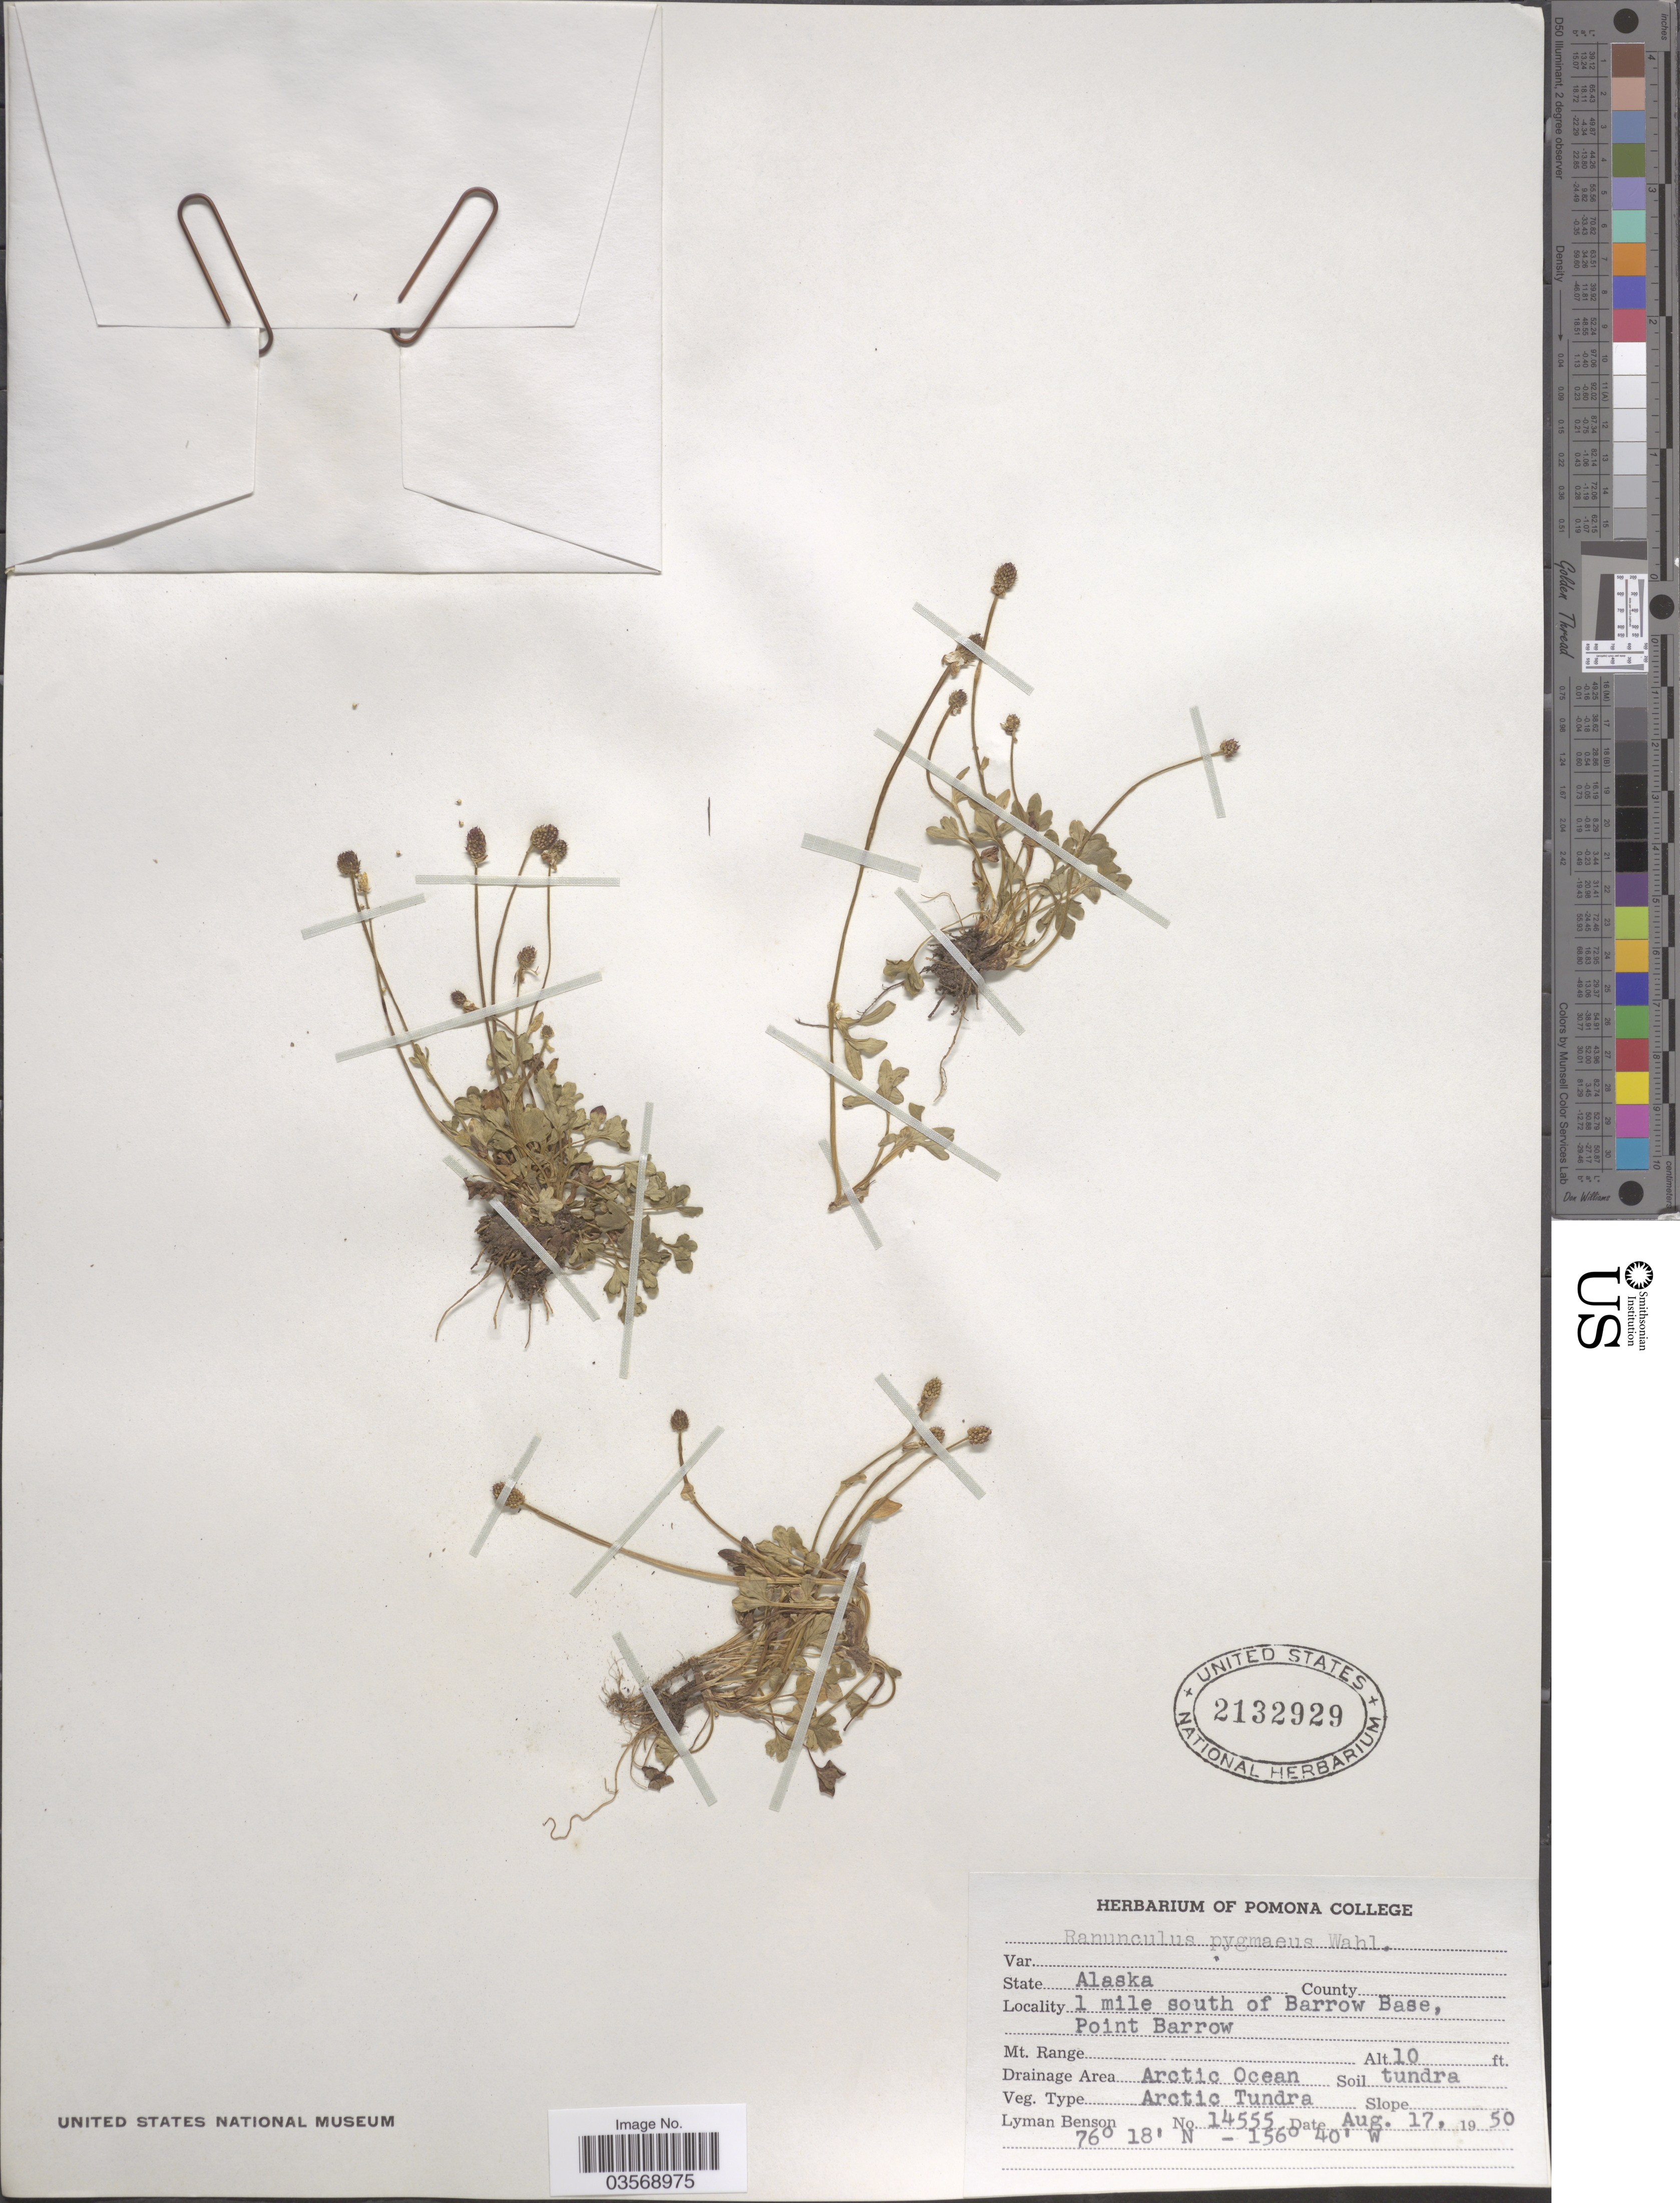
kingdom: Plantae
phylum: Tracheophyta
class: Magnoliopsida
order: Ranunculales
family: Ranunculaceae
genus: Ranunculus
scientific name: Ranunculus pygmaeus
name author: Wahlenb.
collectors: L. D. Benson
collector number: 14555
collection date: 1950-08-17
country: United States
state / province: Alaska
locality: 1 miles south of Barrow Base, Point Barrow. Drainage Area Arctic Ocean.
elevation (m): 3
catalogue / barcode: US 2132929